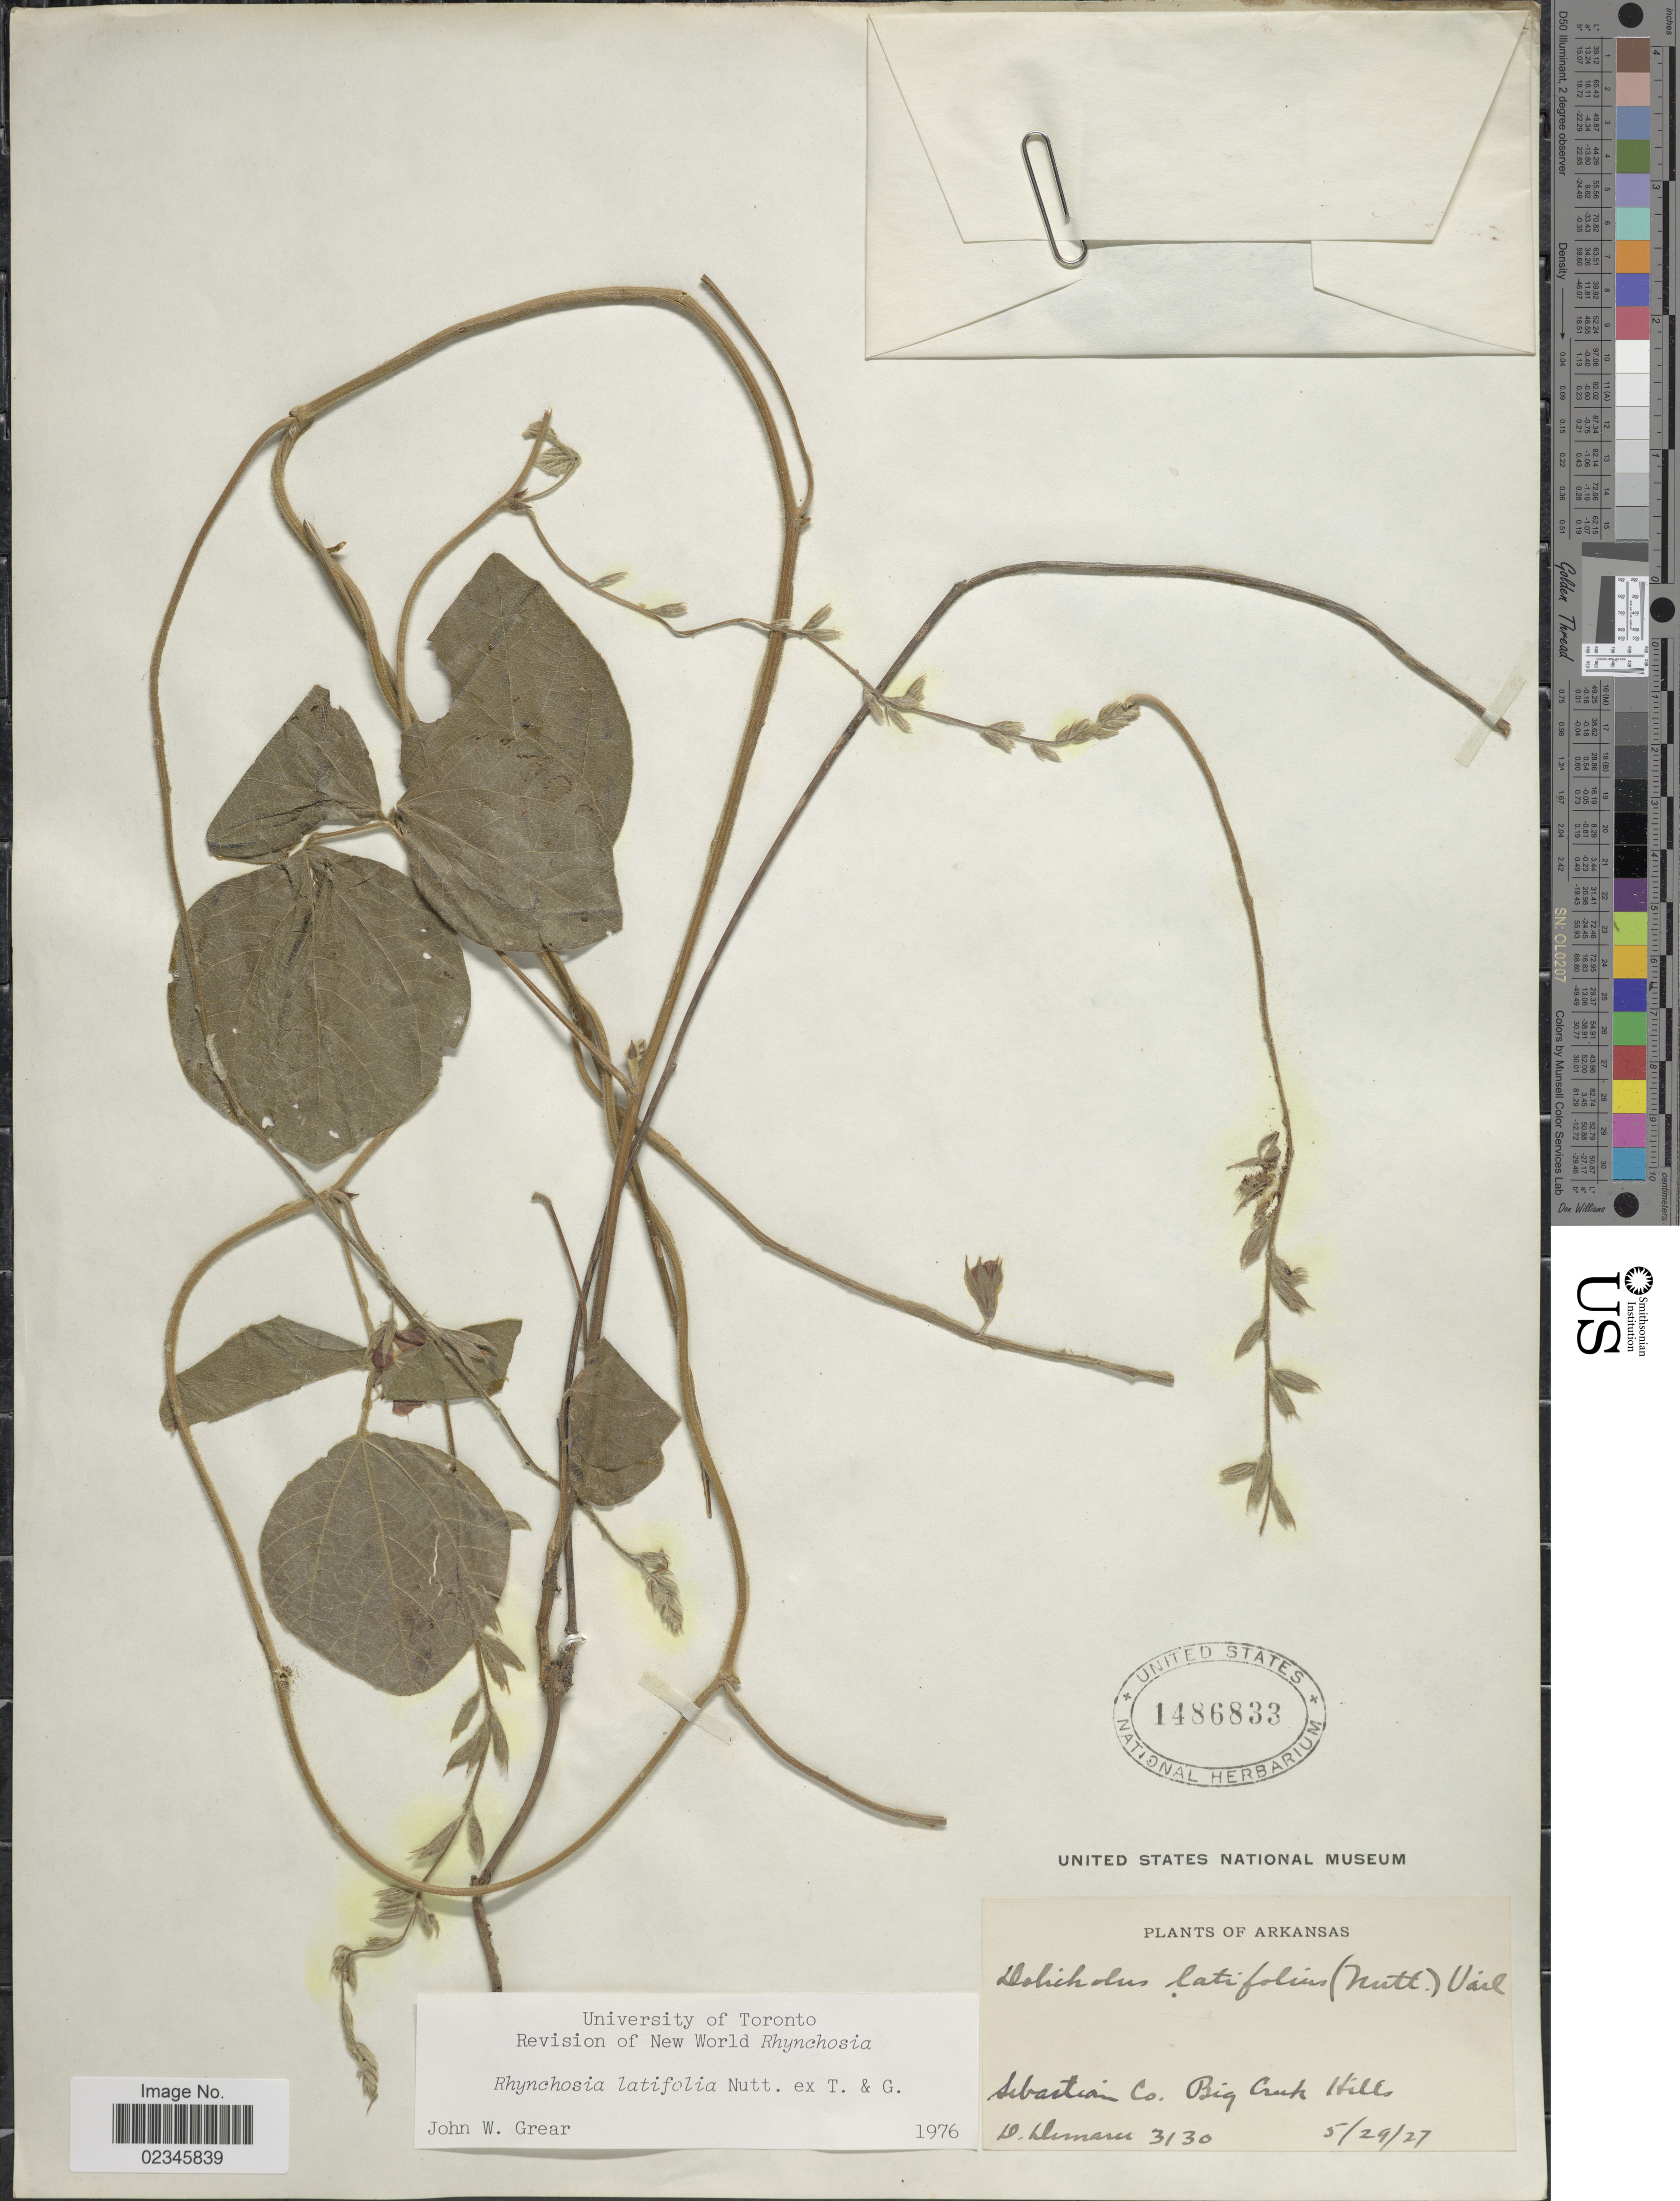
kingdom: Plantae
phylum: Tracheophyta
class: Magnoliopsida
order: Fabales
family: Fabaceae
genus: Rhynchosia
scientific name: Rhynchosia latifolia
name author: Nutt. ex Torr. & A. Gray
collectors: D. Dimaru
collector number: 3130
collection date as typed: Transcribed d/m/y: 29/5/27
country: United States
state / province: Arkansas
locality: Sebastian Co. Big Creek Hills.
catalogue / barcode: US 1486833